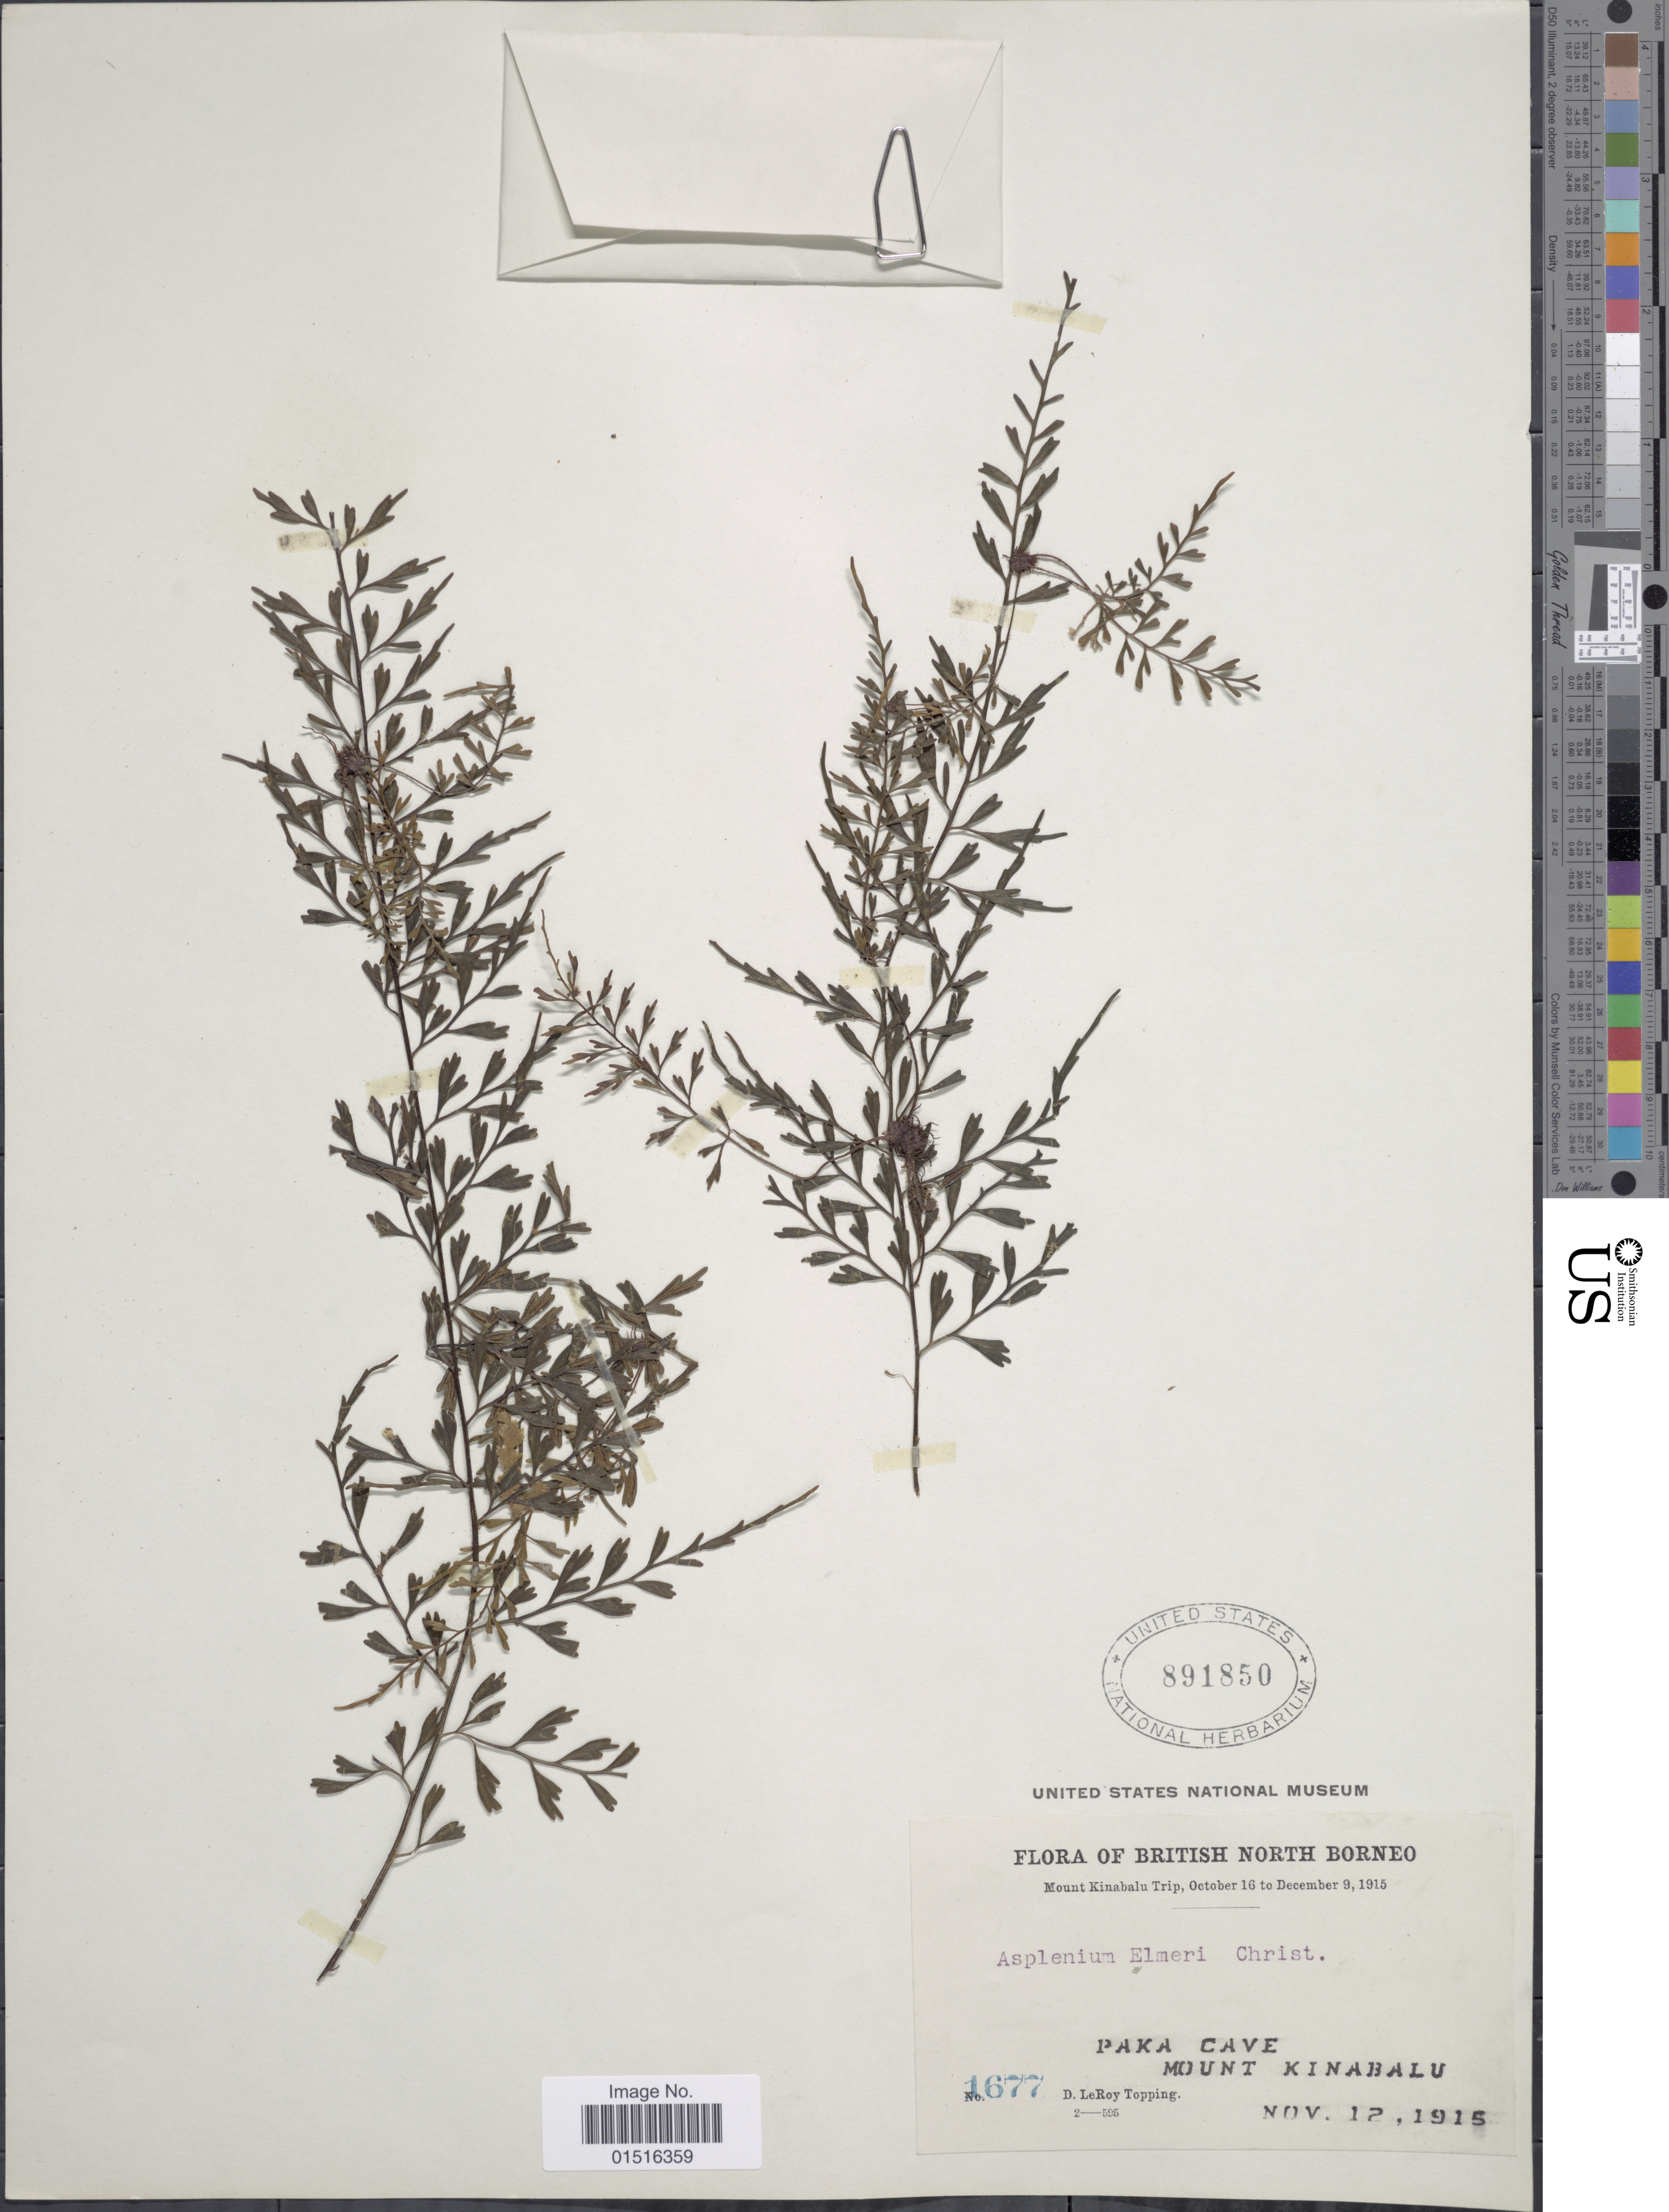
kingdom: Plantae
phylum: Tracheophyta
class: Polypodiopsida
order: Polypodiales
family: Aspleniaceae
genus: Asplenium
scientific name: Asplenium elmeri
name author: Christ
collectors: D. L. Topping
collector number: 1677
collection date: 1915-11-12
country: Malaysia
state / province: Sabah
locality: British North Borneo, Paka Cave, Mount Kinabalu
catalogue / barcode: US 891850